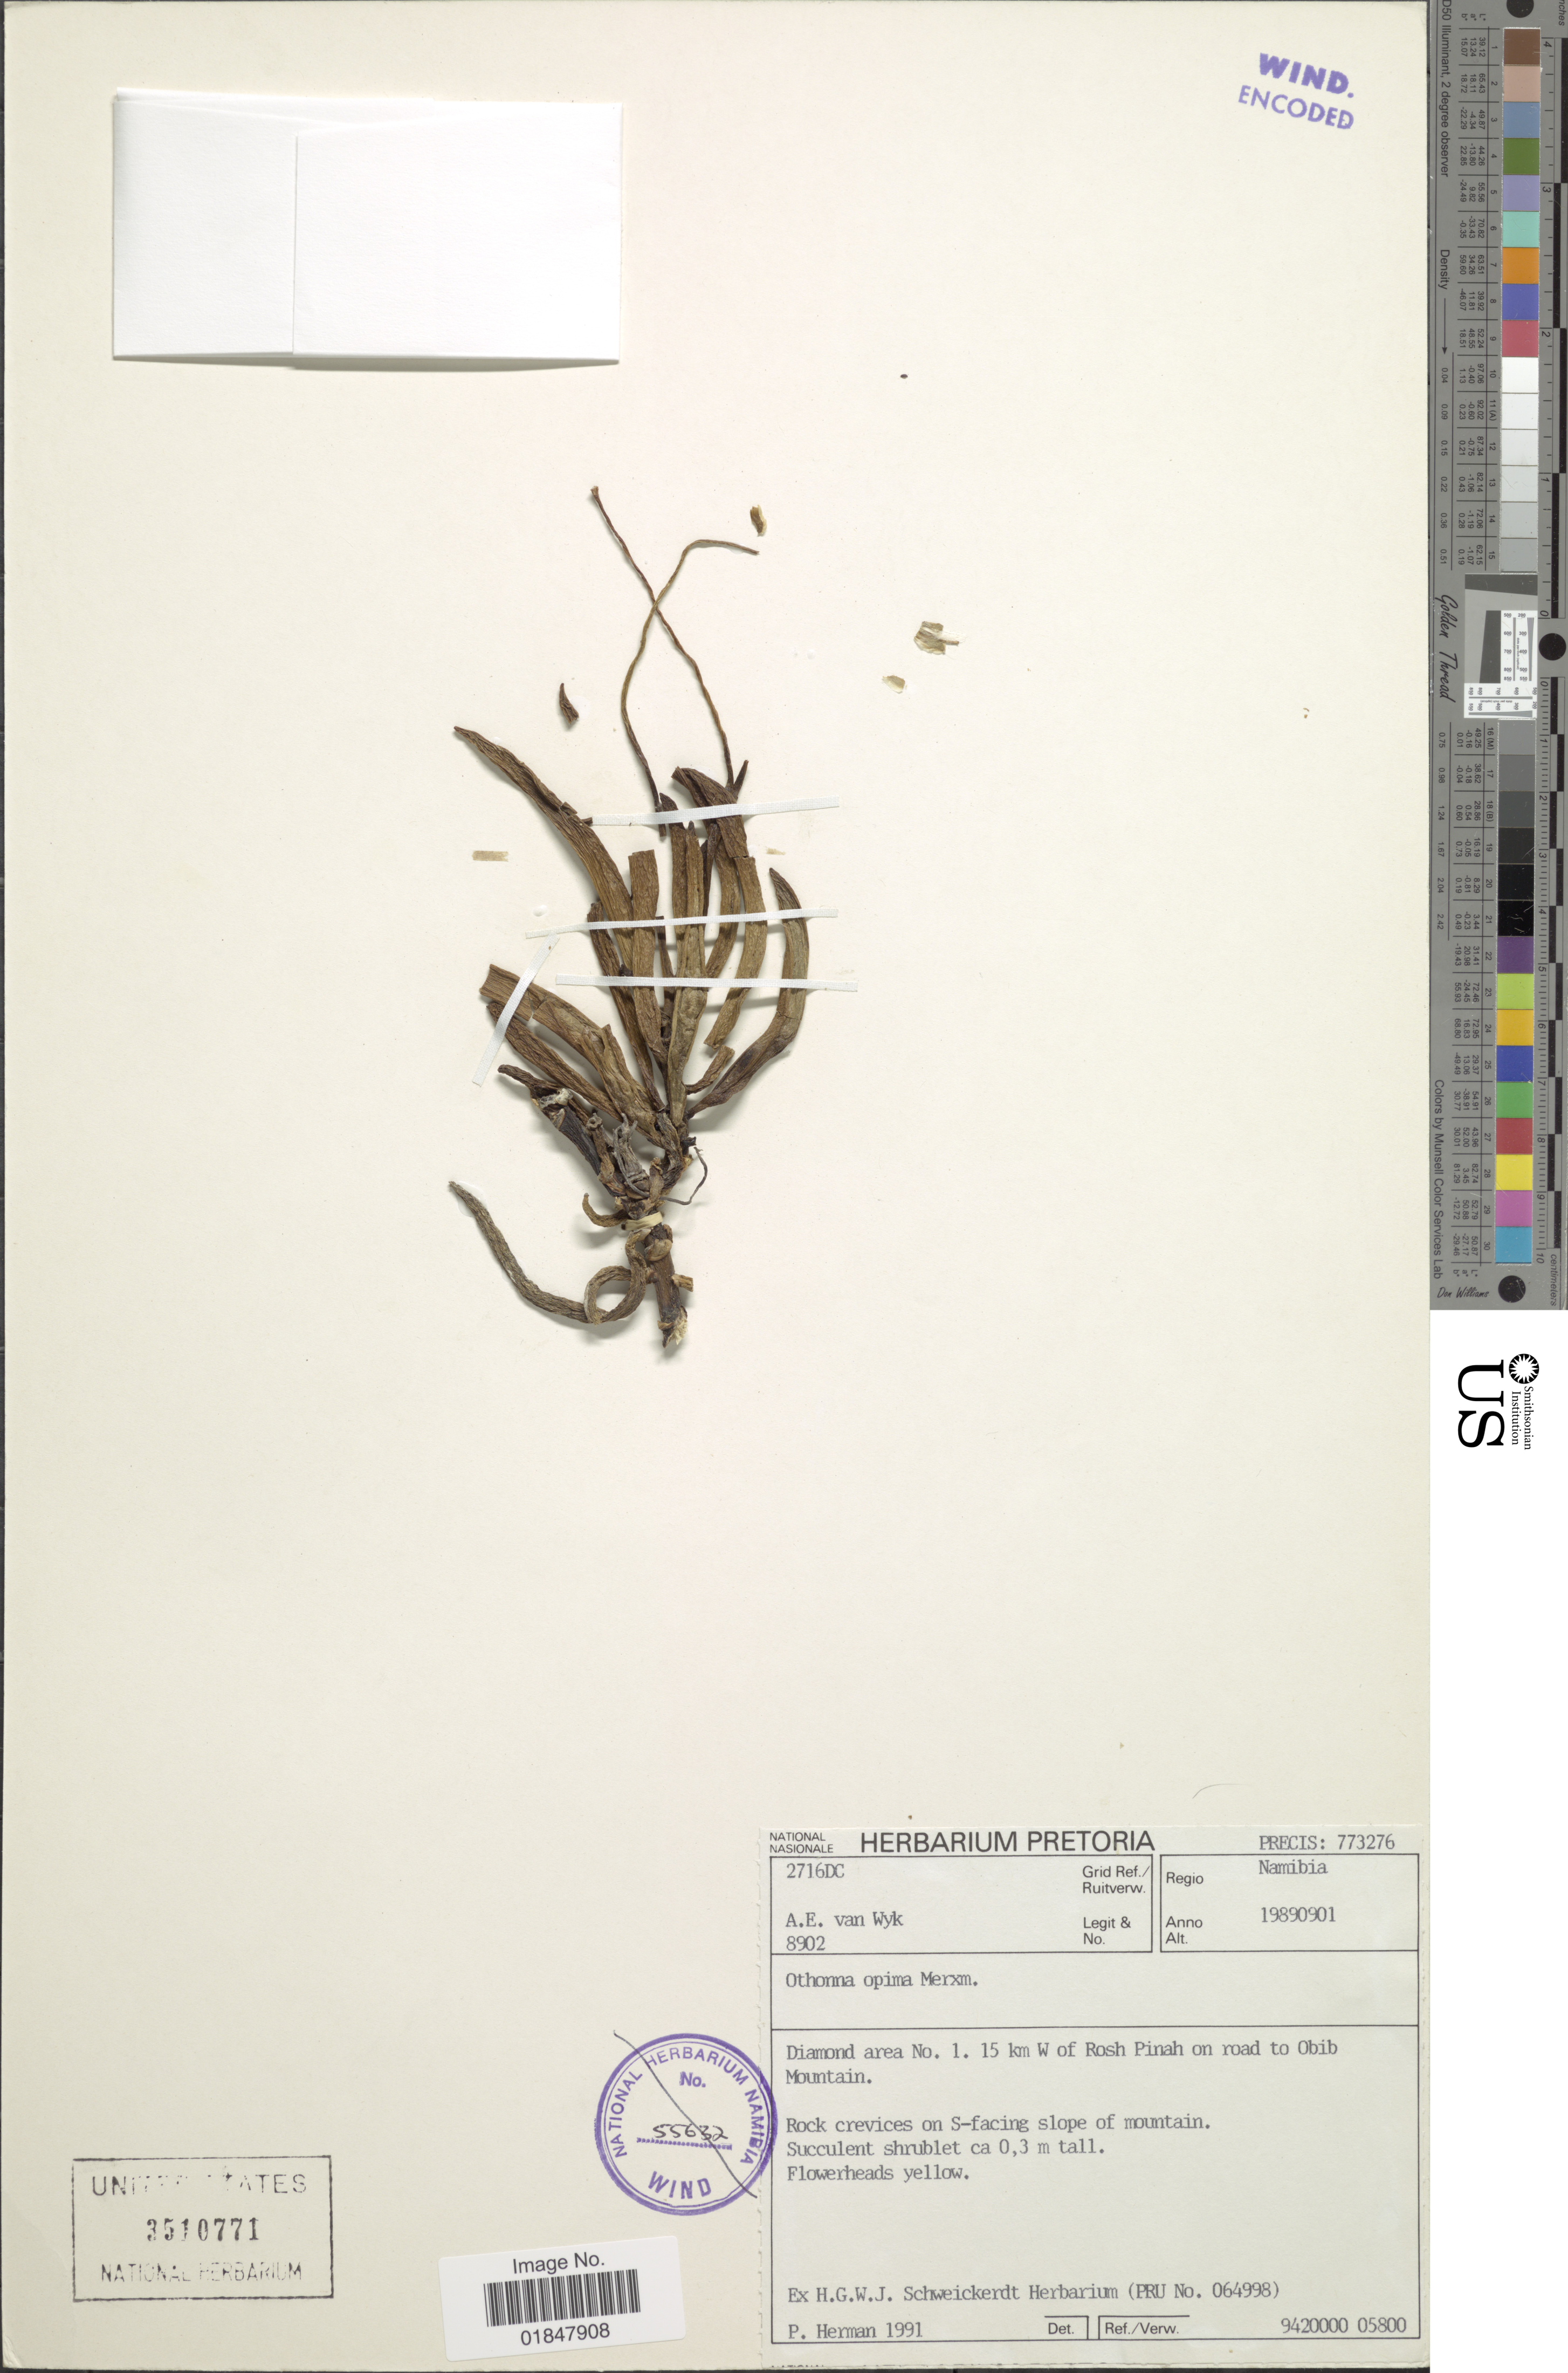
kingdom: Plantae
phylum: Tracheophyta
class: Magnoliopsida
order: Asterales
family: Asteraceae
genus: Othonna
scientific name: Othonna opima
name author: Merxm.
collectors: A. van Wyk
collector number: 8902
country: Namibia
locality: Diamond area no. 1. 15 km W of Rosh Pinah on road to Obib Mountain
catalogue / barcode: US 3510771